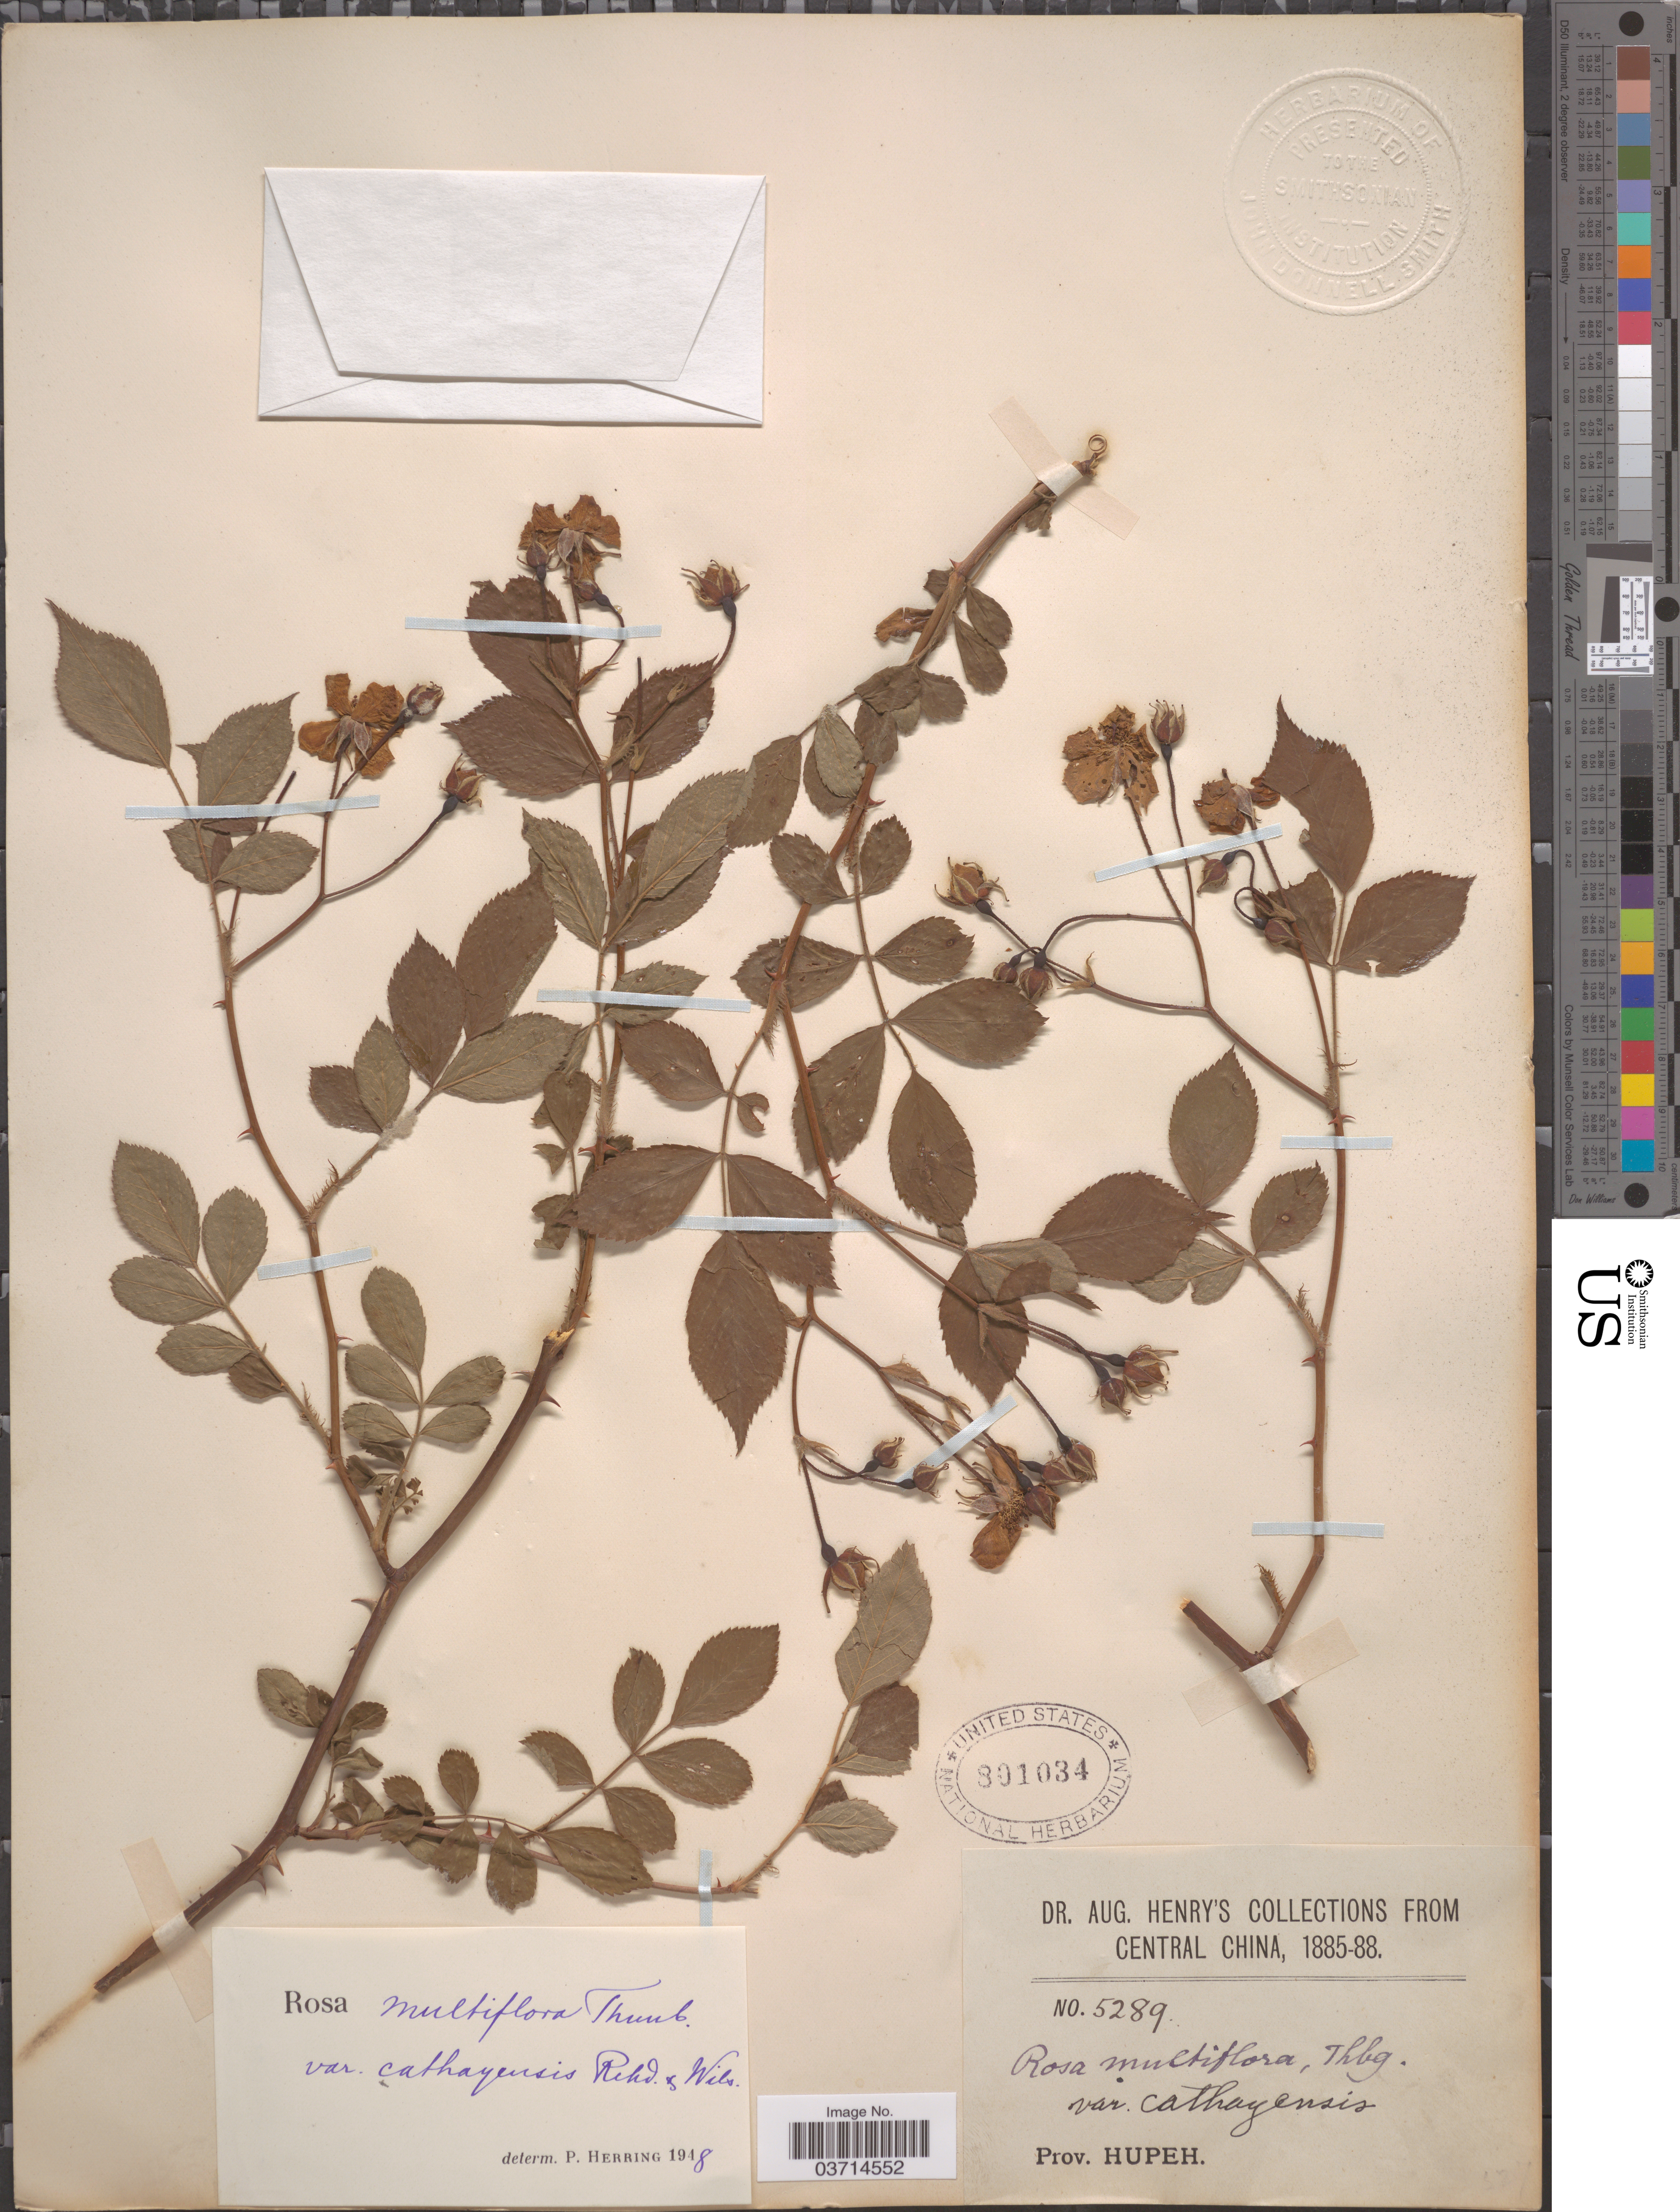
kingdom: Plantae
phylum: Tracheophyta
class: Magnoliopsida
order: Rosales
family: Rosaceae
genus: Rosa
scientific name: Rosa multiflora var. cathayensis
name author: Rehder & E.H. Wilson in Sarg.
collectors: A. Henry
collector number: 5289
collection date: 1885/1888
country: China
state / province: Hubei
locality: Central China. Prov. Hupeh.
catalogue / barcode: US 801034